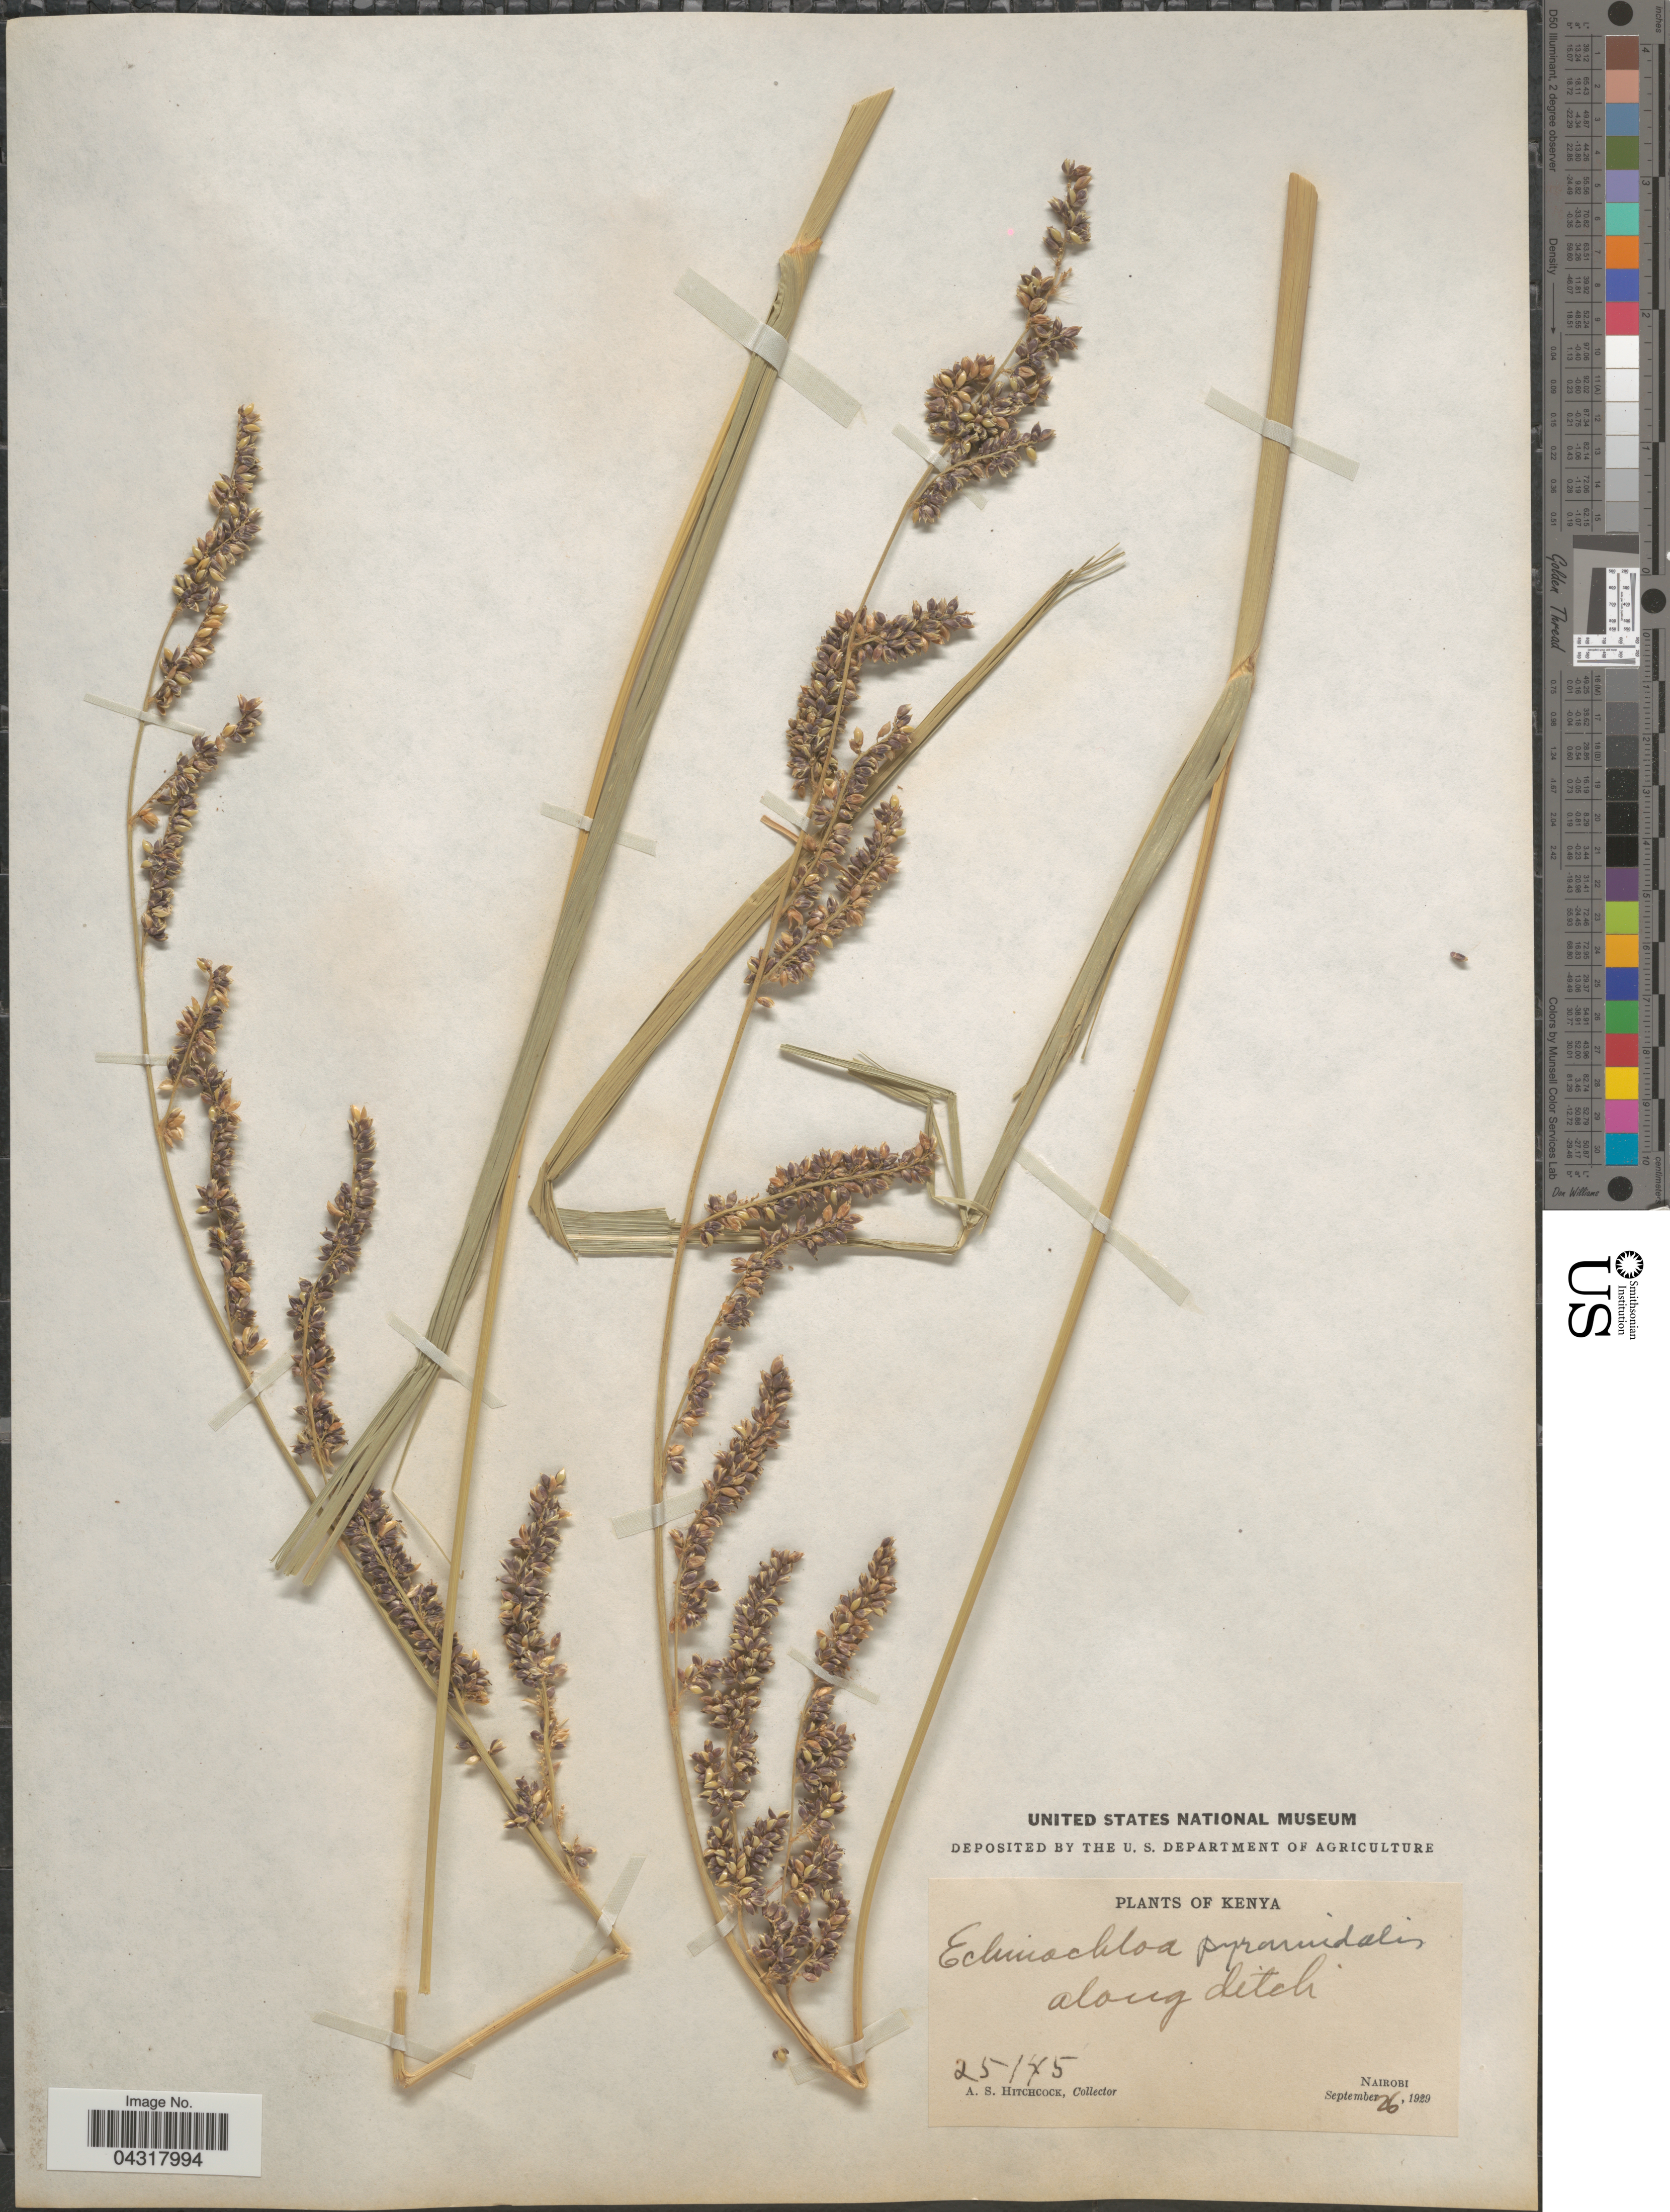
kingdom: Plantae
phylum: Tracheophyta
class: Liliopsida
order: Poales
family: Poaceae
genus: Echinochloa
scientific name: Echinochloa pyramidalis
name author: (Lam.) Hitchc. & Chase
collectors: A. S. Hitchcock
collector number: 25145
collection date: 1929-09-26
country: Kenya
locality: Along ditch. Nairobi.